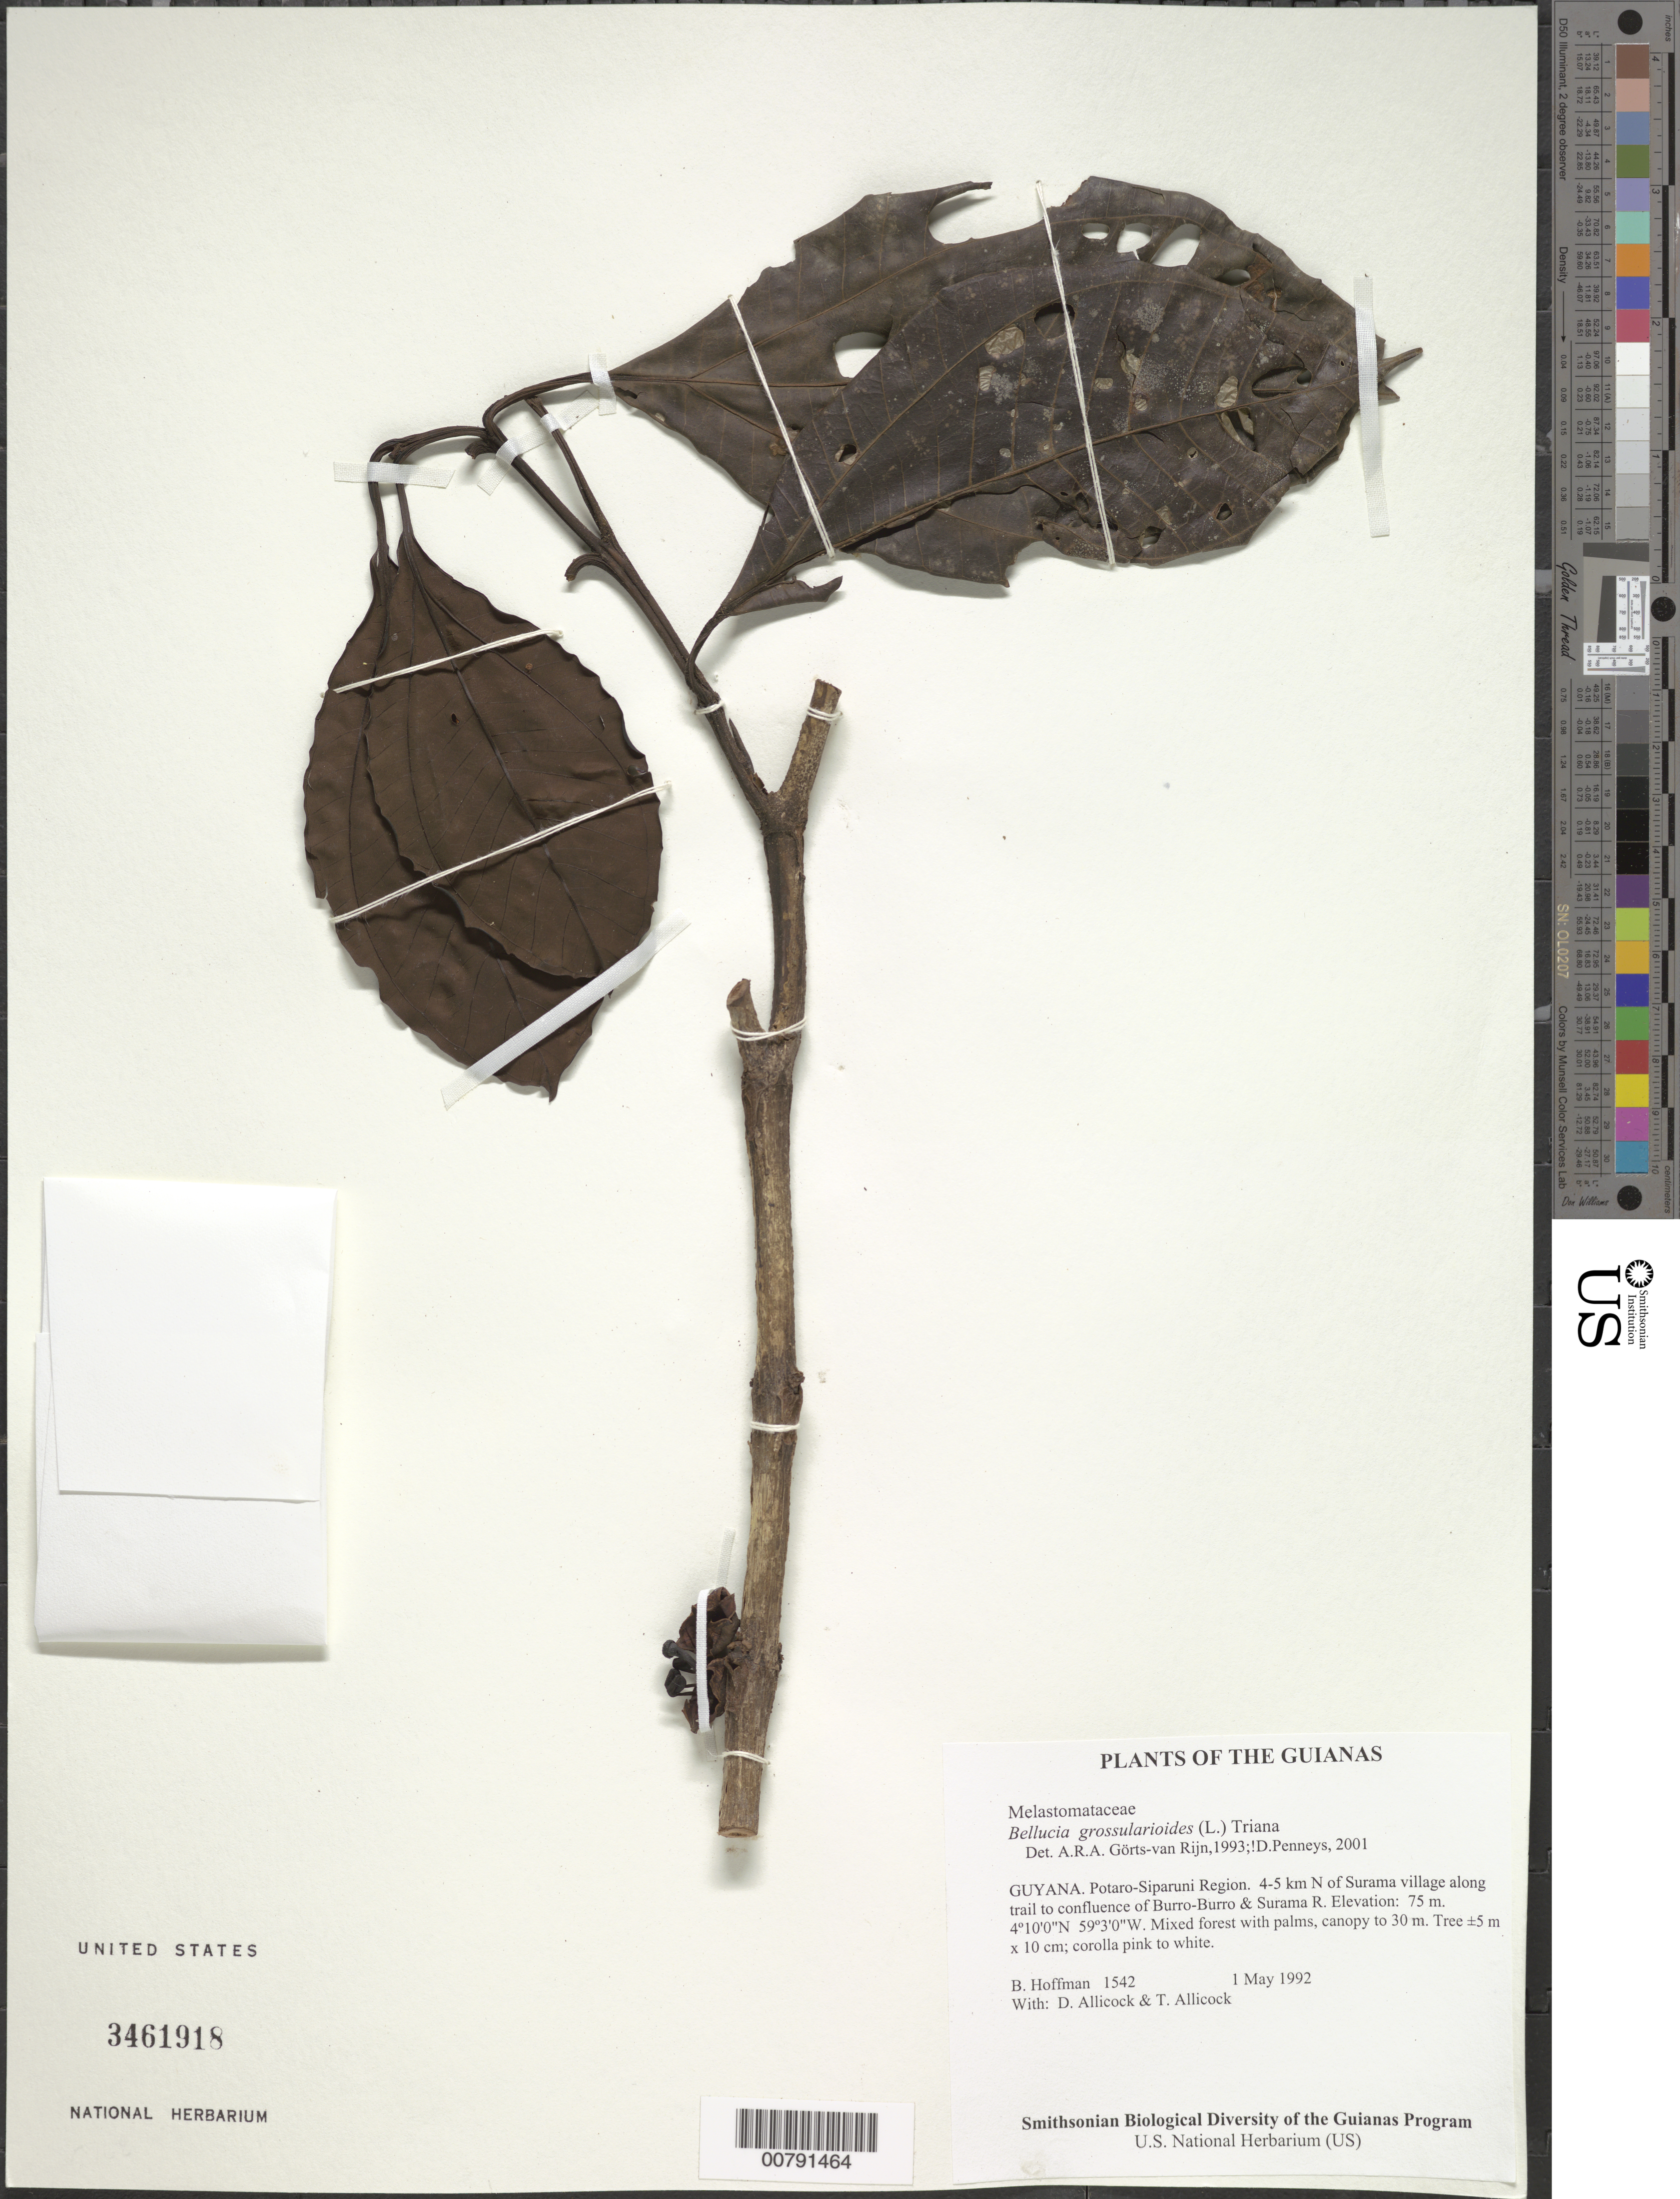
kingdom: Plantae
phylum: Tracheophyta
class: Magnoliopsida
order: Myrtales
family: Melastomataceae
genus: Bellucia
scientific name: Bellucia grossularioides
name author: (L.) Triana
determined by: Penneys, D. S.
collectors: B. Hoffman, D. Allicock & T. Allicock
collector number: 1542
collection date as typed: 1 May 1992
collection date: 1992-05-01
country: Guyana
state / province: Potaro-Siparuni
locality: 4-5 km N of Surama village along trail to confluence of Burro-Burro & Surama Rivers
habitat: Mixed forest with palms, canopy to 30 m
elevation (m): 75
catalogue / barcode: US 3461918